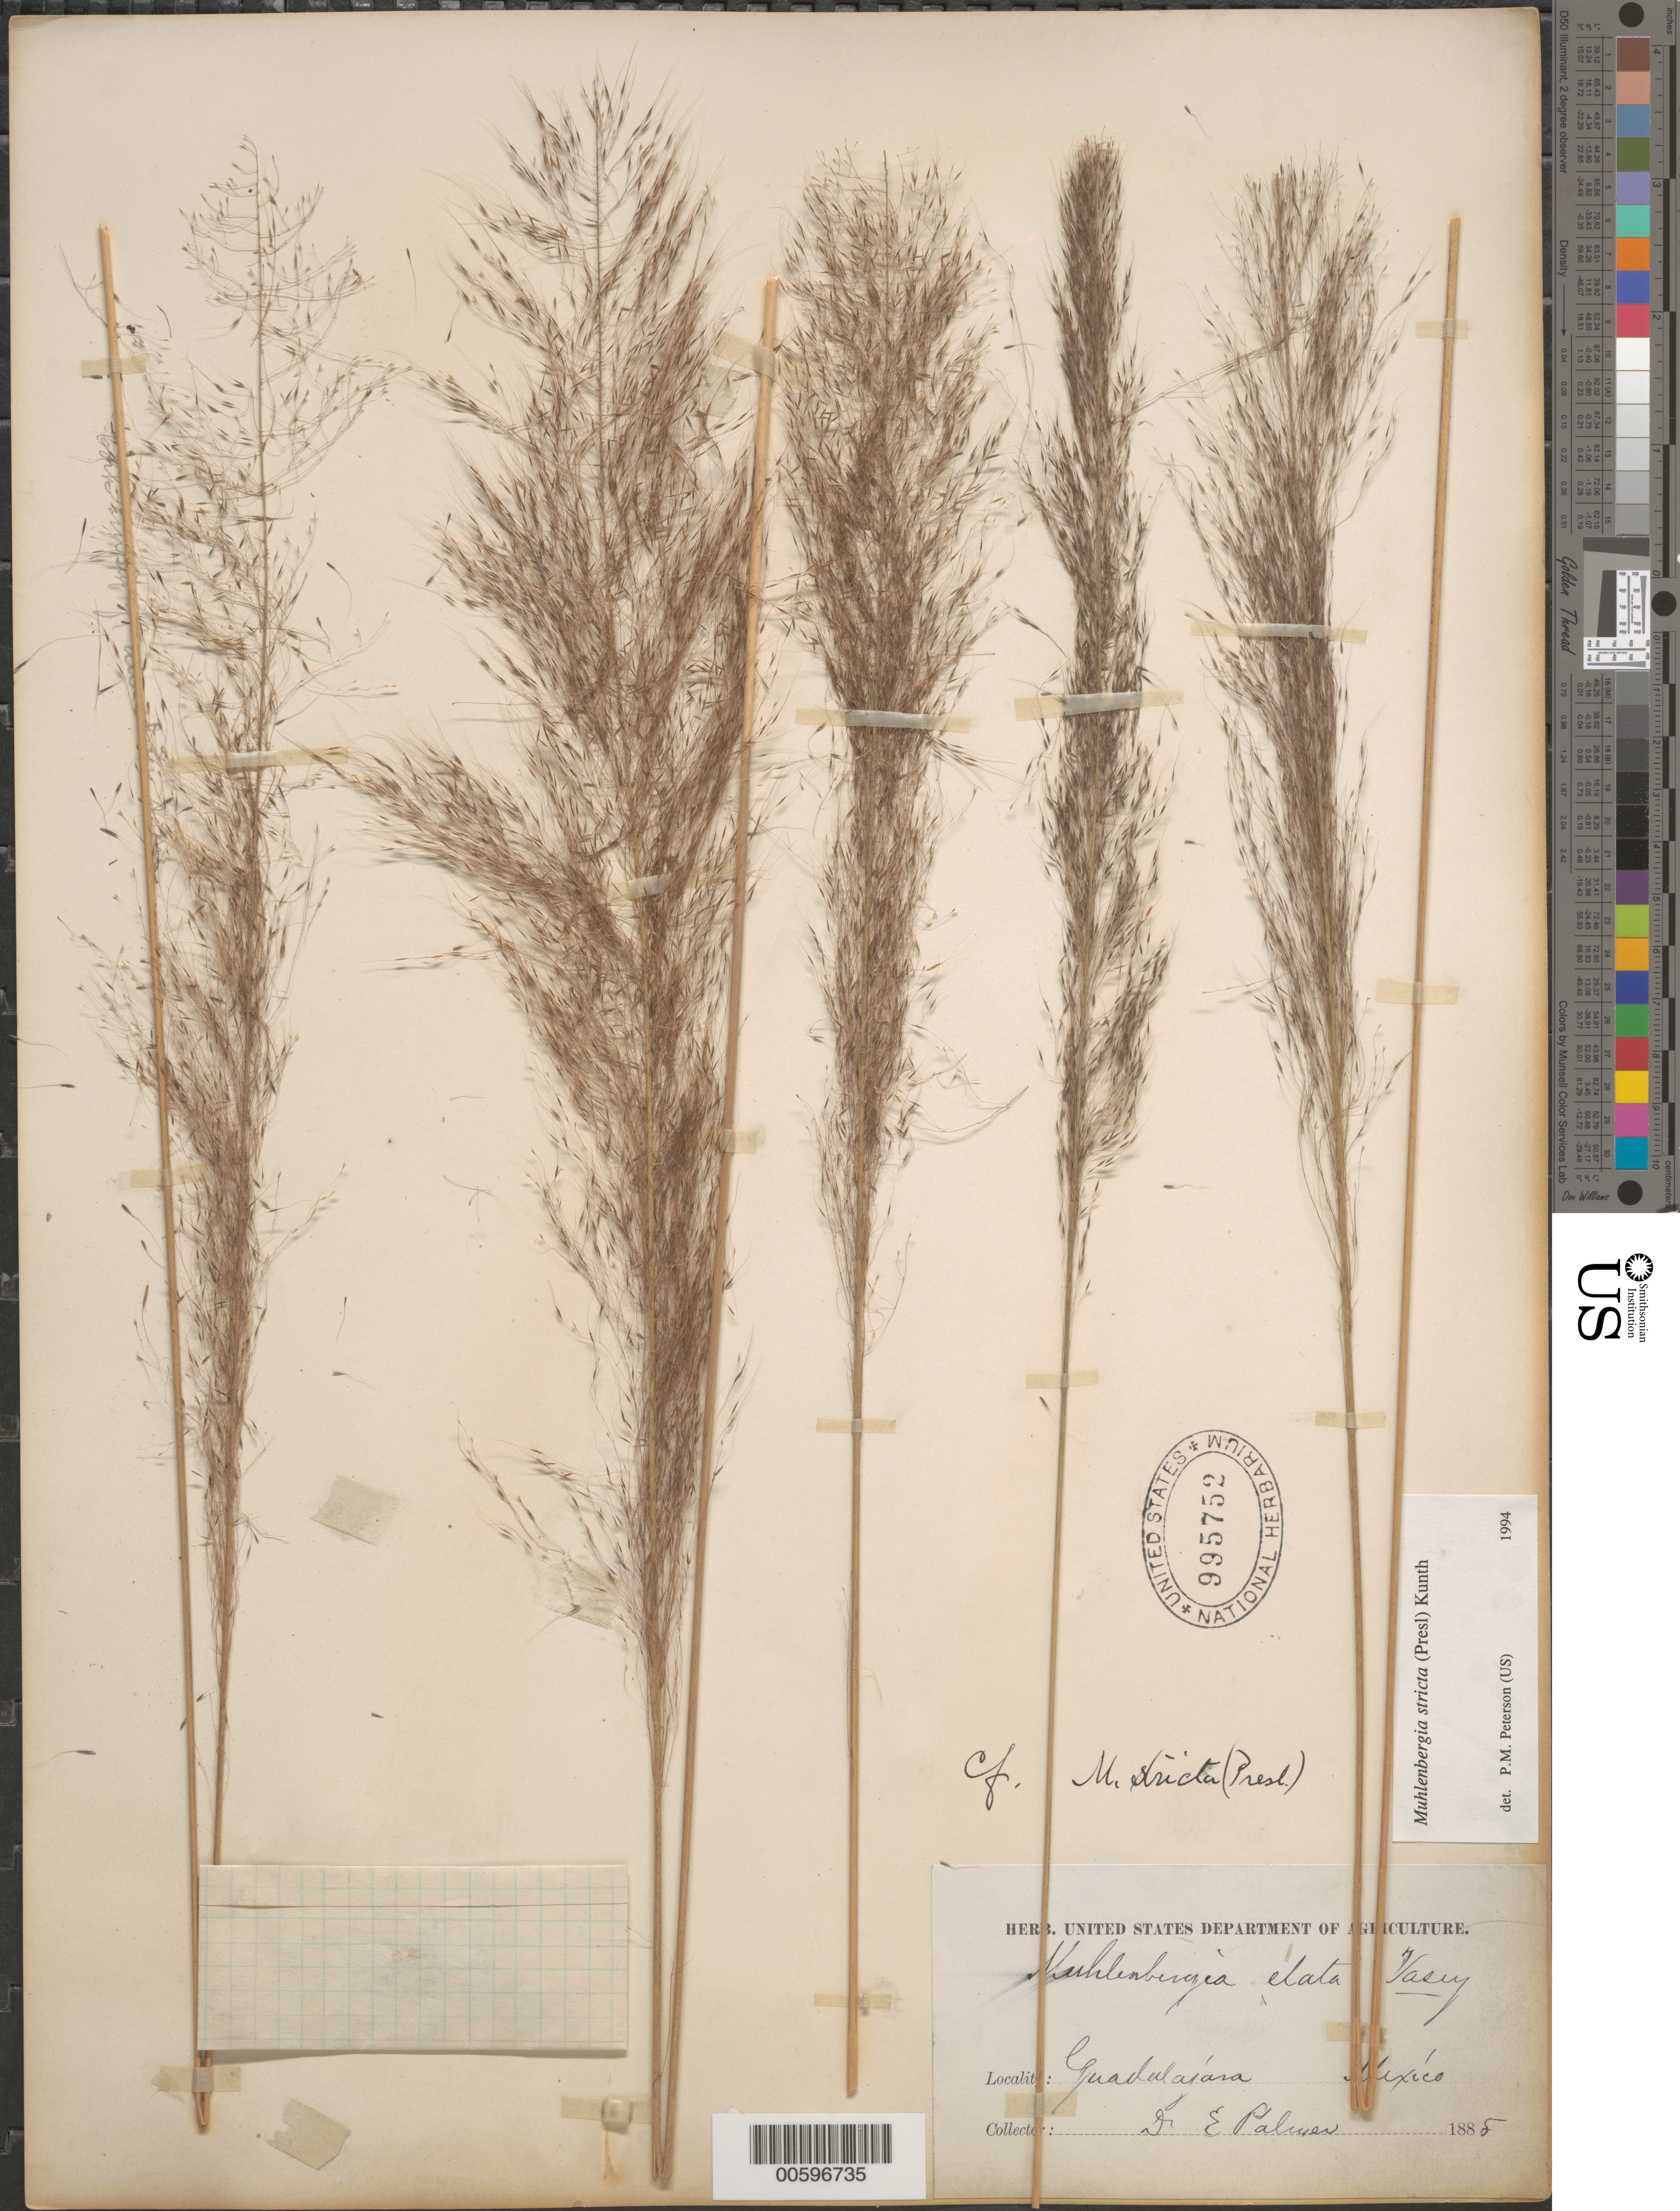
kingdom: Plantae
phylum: Tracheophyta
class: Liliopsida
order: Poales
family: Poaceae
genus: Muhlenbergia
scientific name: Muhlenbergia stricta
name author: (J. Presl) Kunth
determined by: Peterson, Paul M., (BOT), Smithsonian Institution - National Museum of Natural History (UNITED STATES)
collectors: E. Palmer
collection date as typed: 0 1885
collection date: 1885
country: Mexico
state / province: Jalisco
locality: Guadalajara.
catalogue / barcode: US 995752